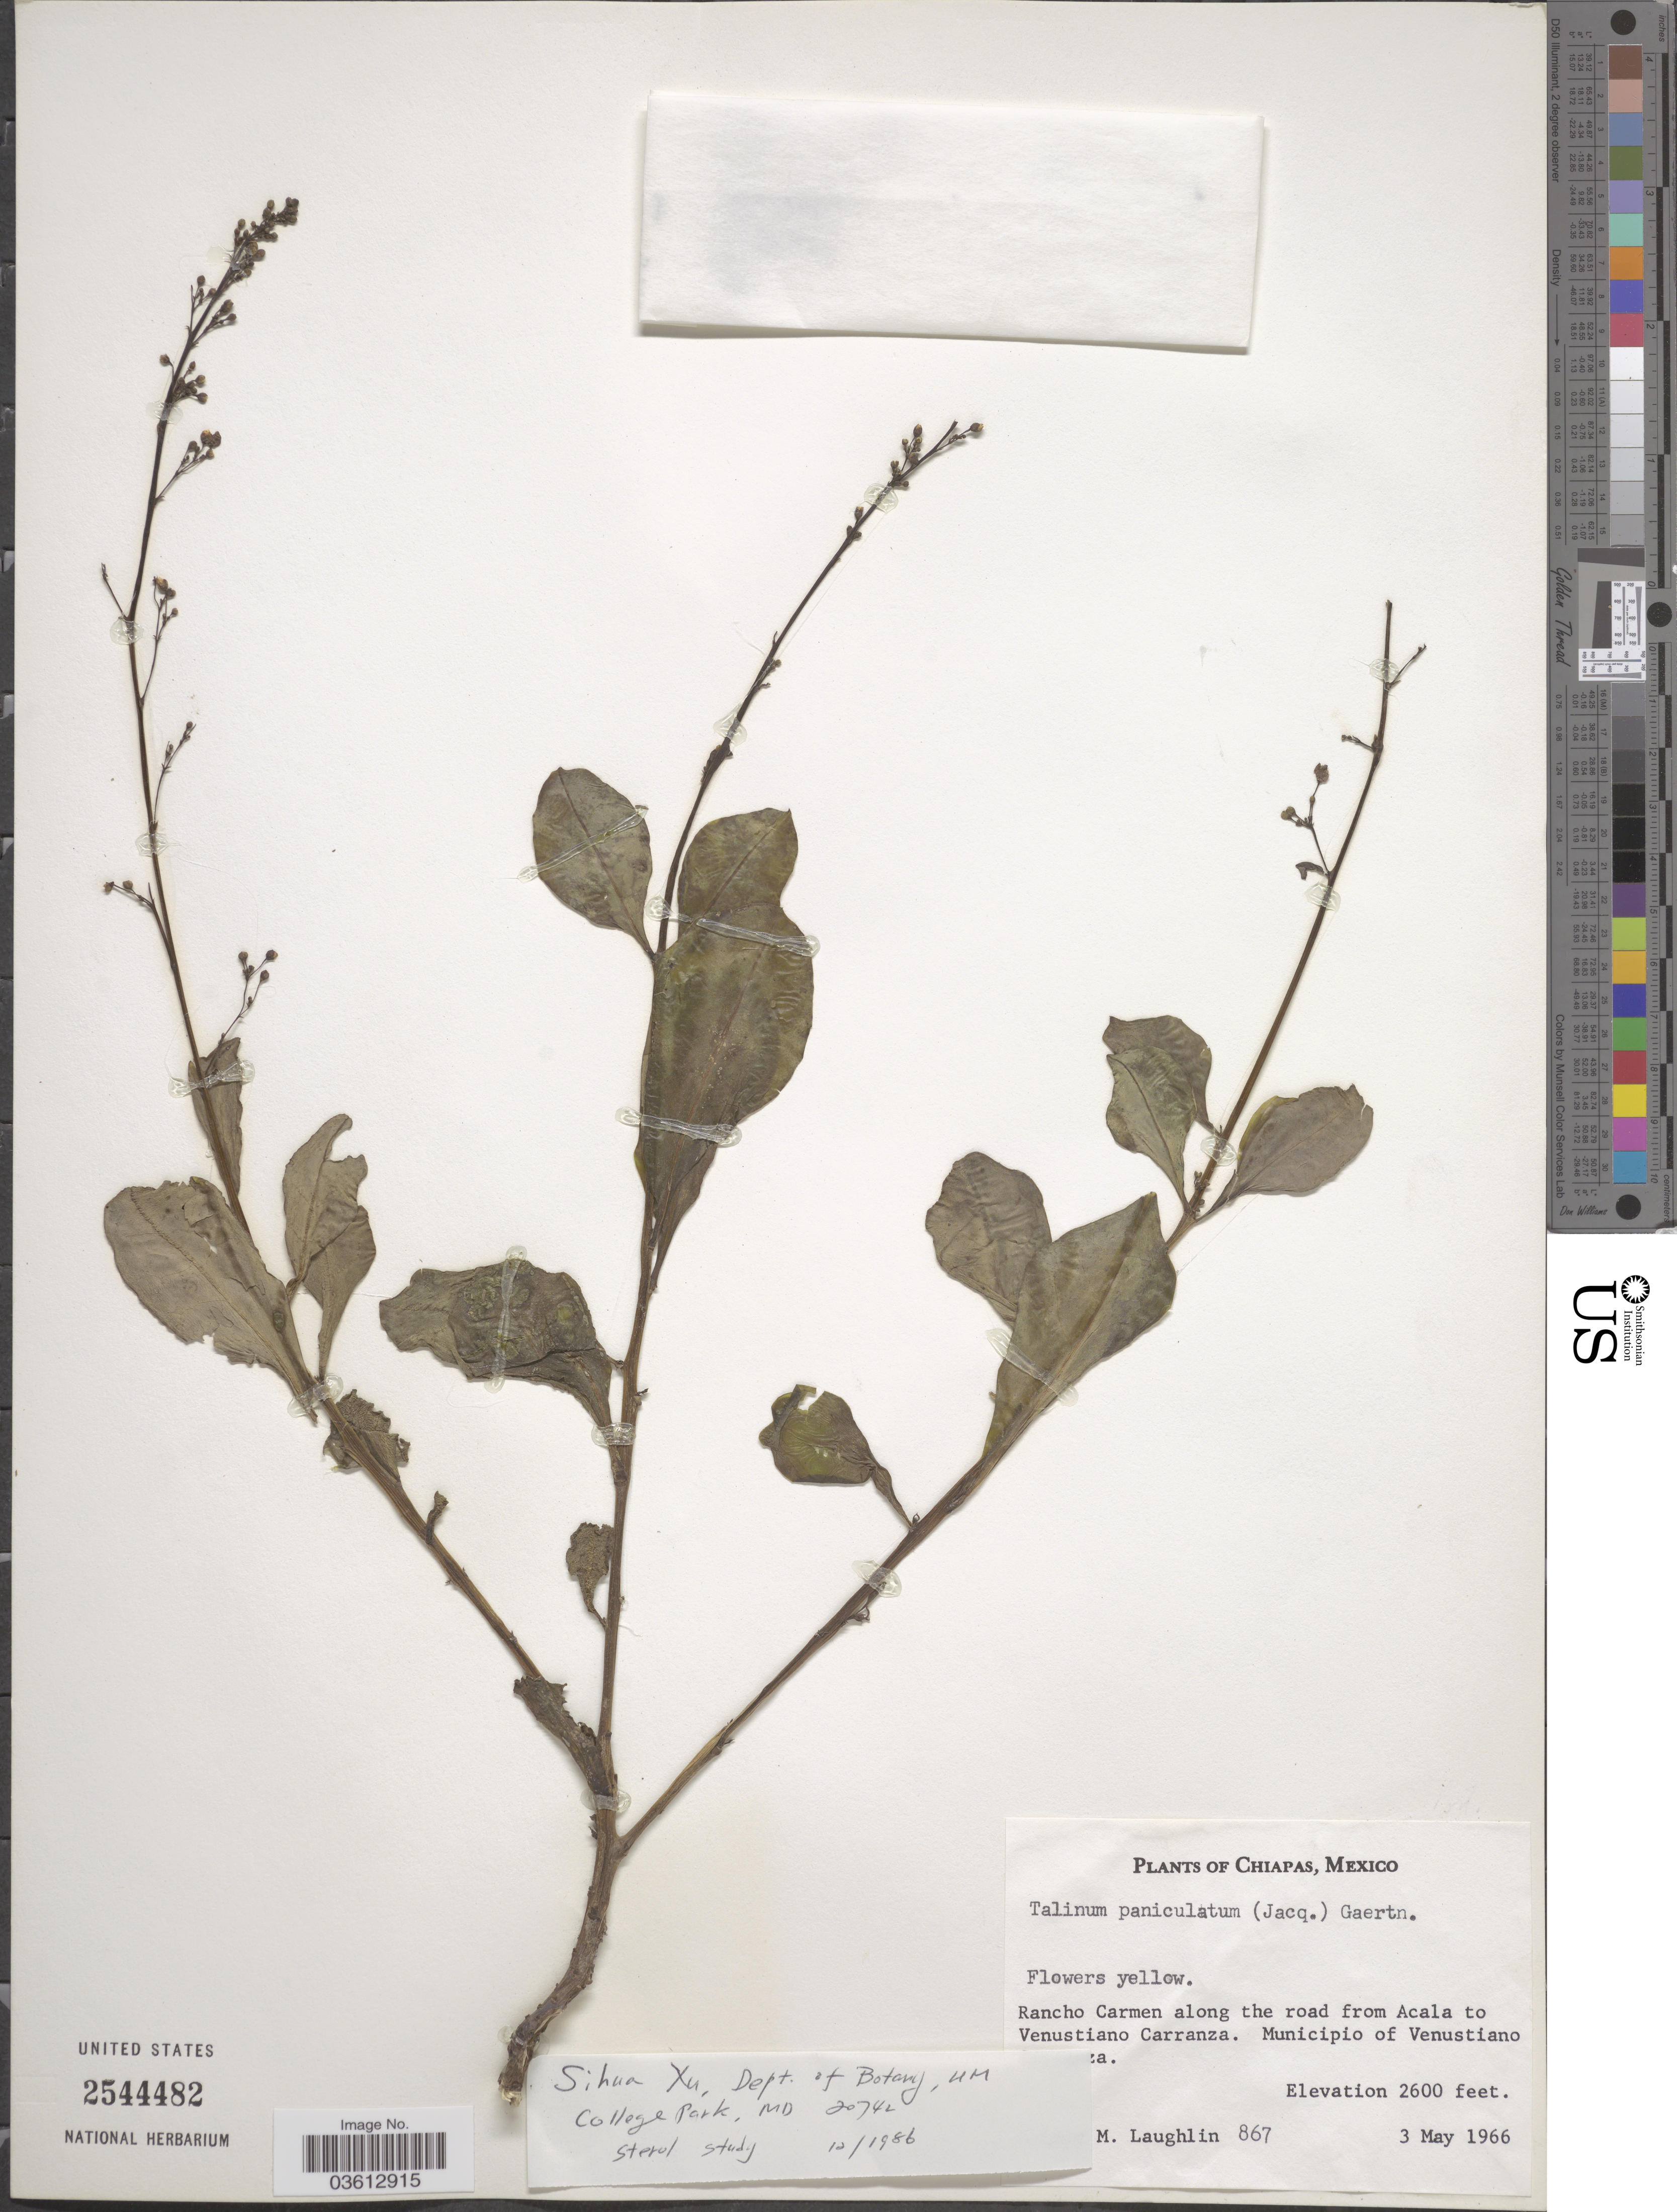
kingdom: Plantae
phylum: Tracheophyta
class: Magnoliopsida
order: Caryophyllales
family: Talinaceae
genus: Talinum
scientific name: Talinum paniculatum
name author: (Jacq.) Gaertn.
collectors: R. M. Laughlin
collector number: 867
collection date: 1966-05-03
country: Mexico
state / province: Chiapas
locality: Rancho Carmen along the road from Acala to Venustiano Carranza. Municipio of Venustiano Carranza.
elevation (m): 792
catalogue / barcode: US 2544482